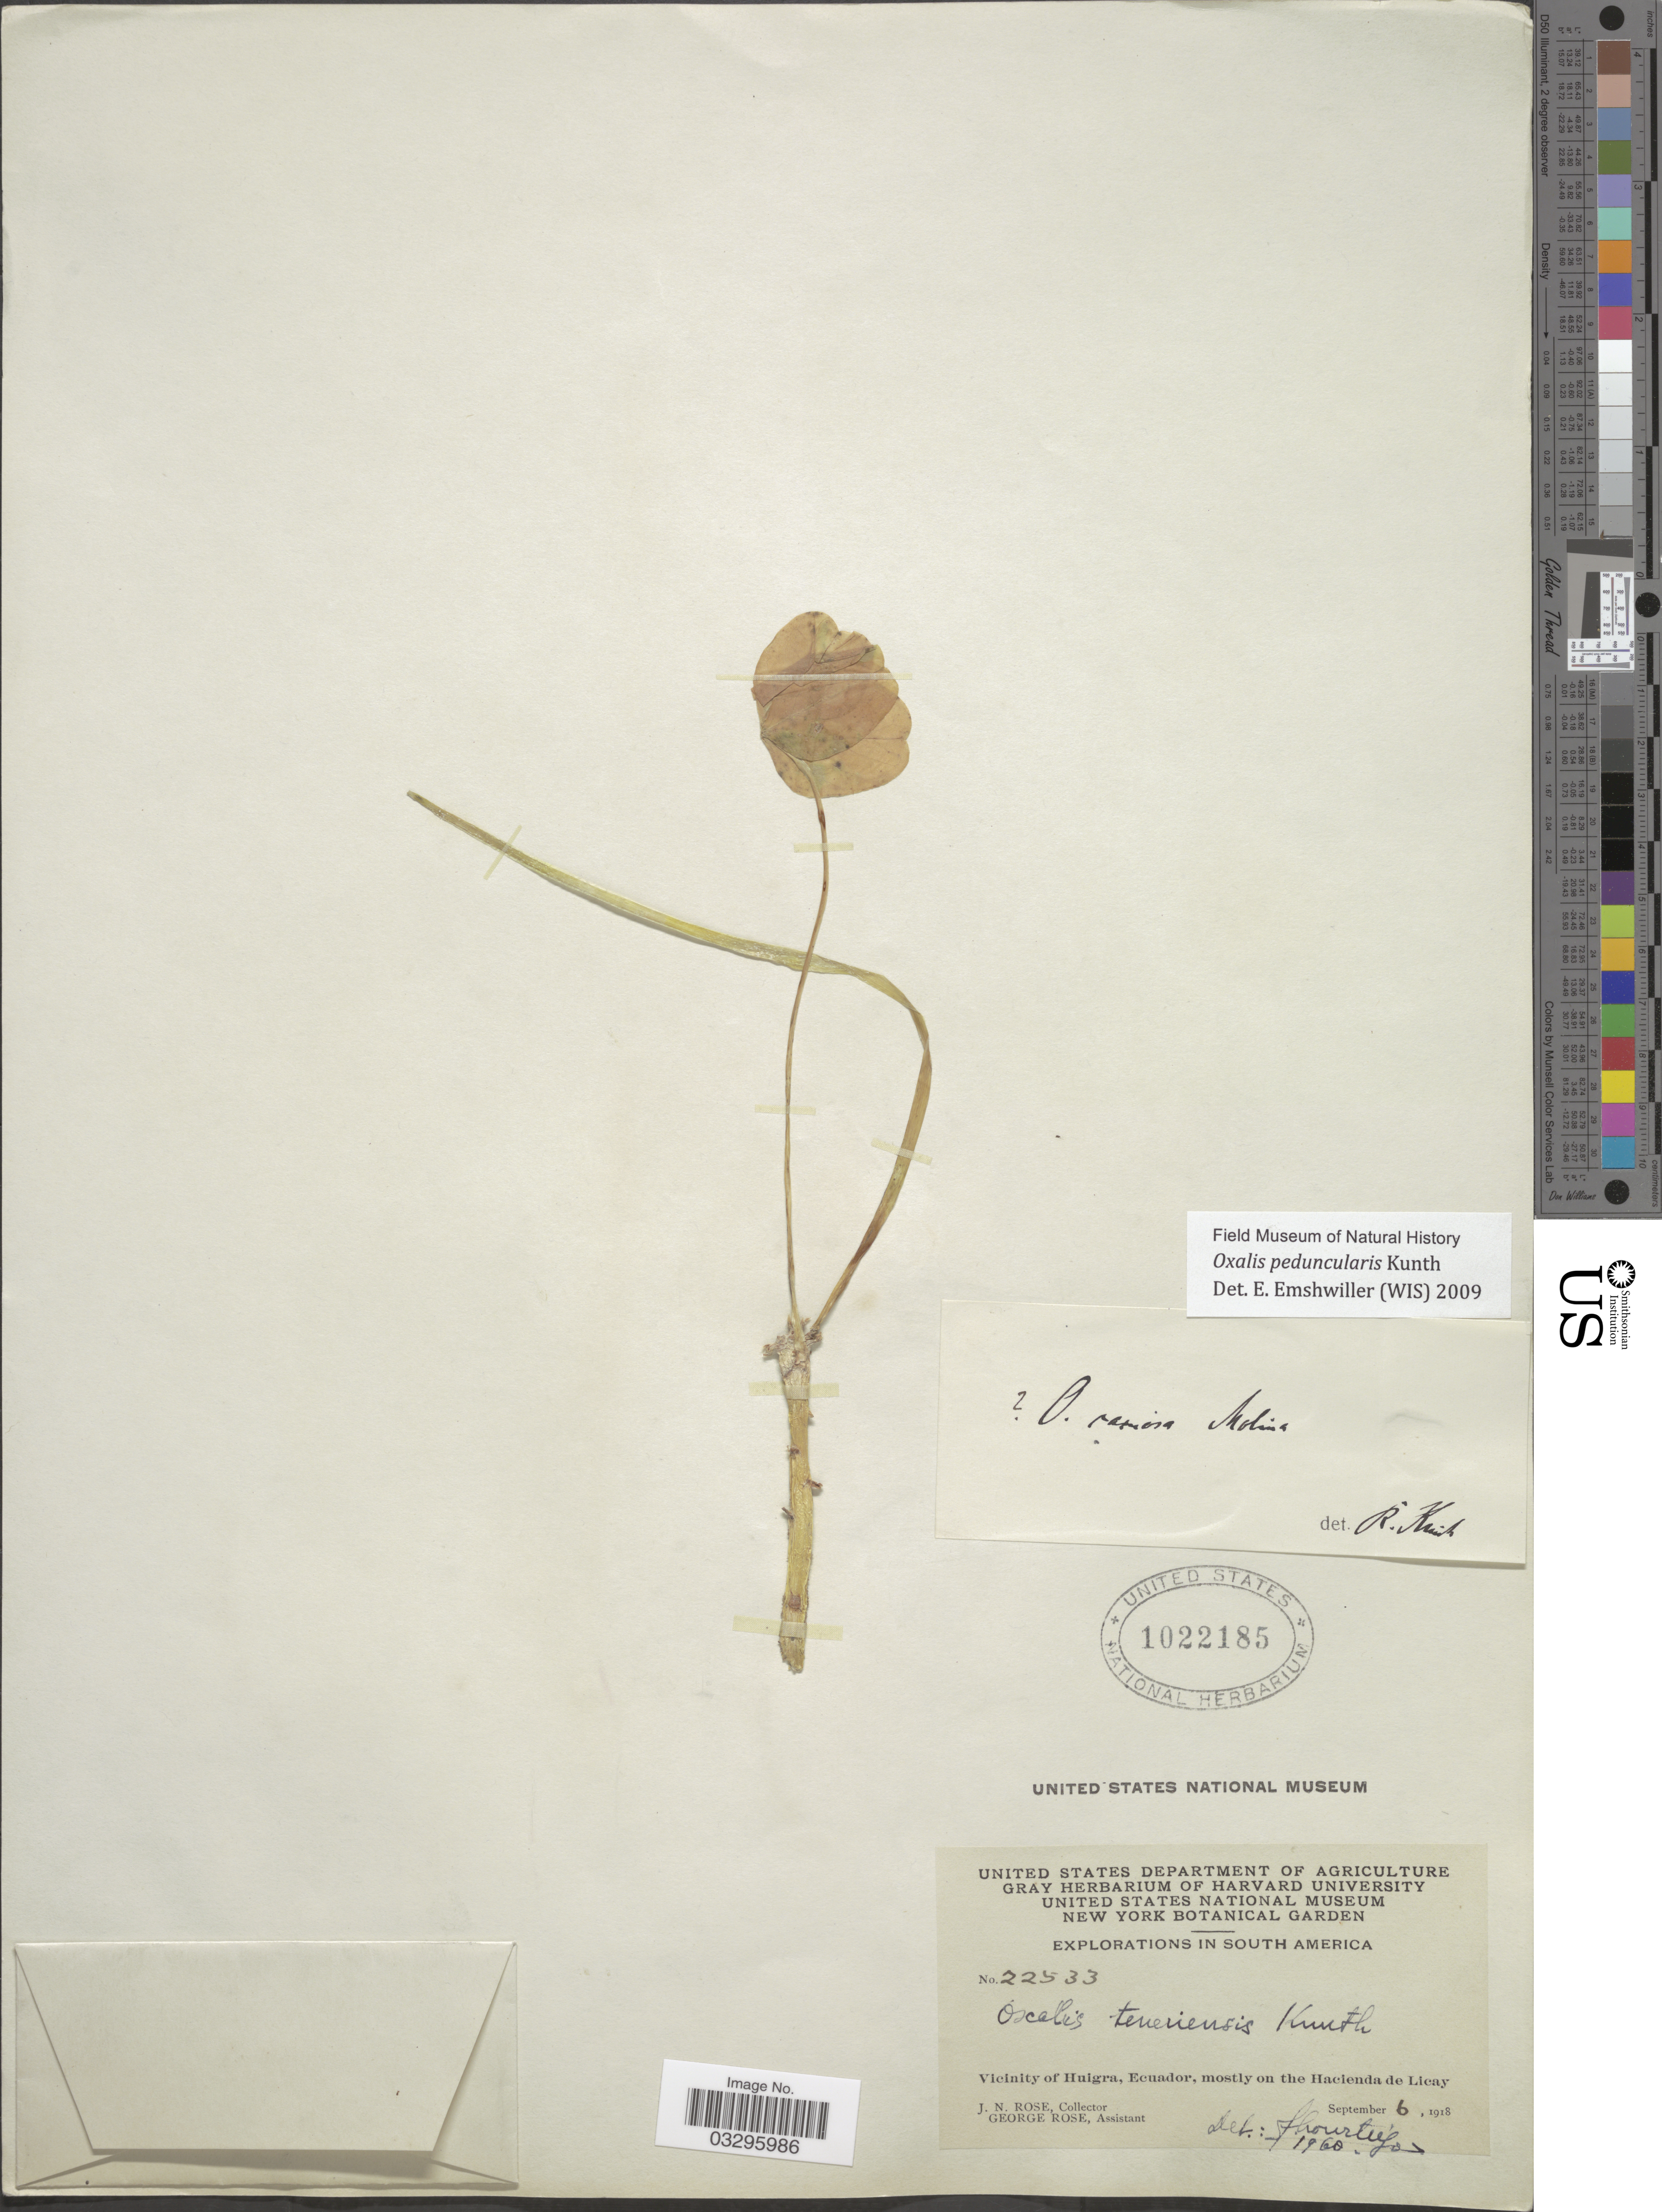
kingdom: Plantae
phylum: Tracheophyta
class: Magnoliopsida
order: Oxalidales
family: Oxalidaceae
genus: Oxalis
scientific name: Oxalis peduncularis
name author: Kunth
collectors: J. N. Rose & G. Rose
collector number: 22533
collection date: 1918-07-06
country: Ecuador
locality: Vicinity of Huigra, mostly on the Hacienda de Licay.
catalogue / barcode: US 1022185